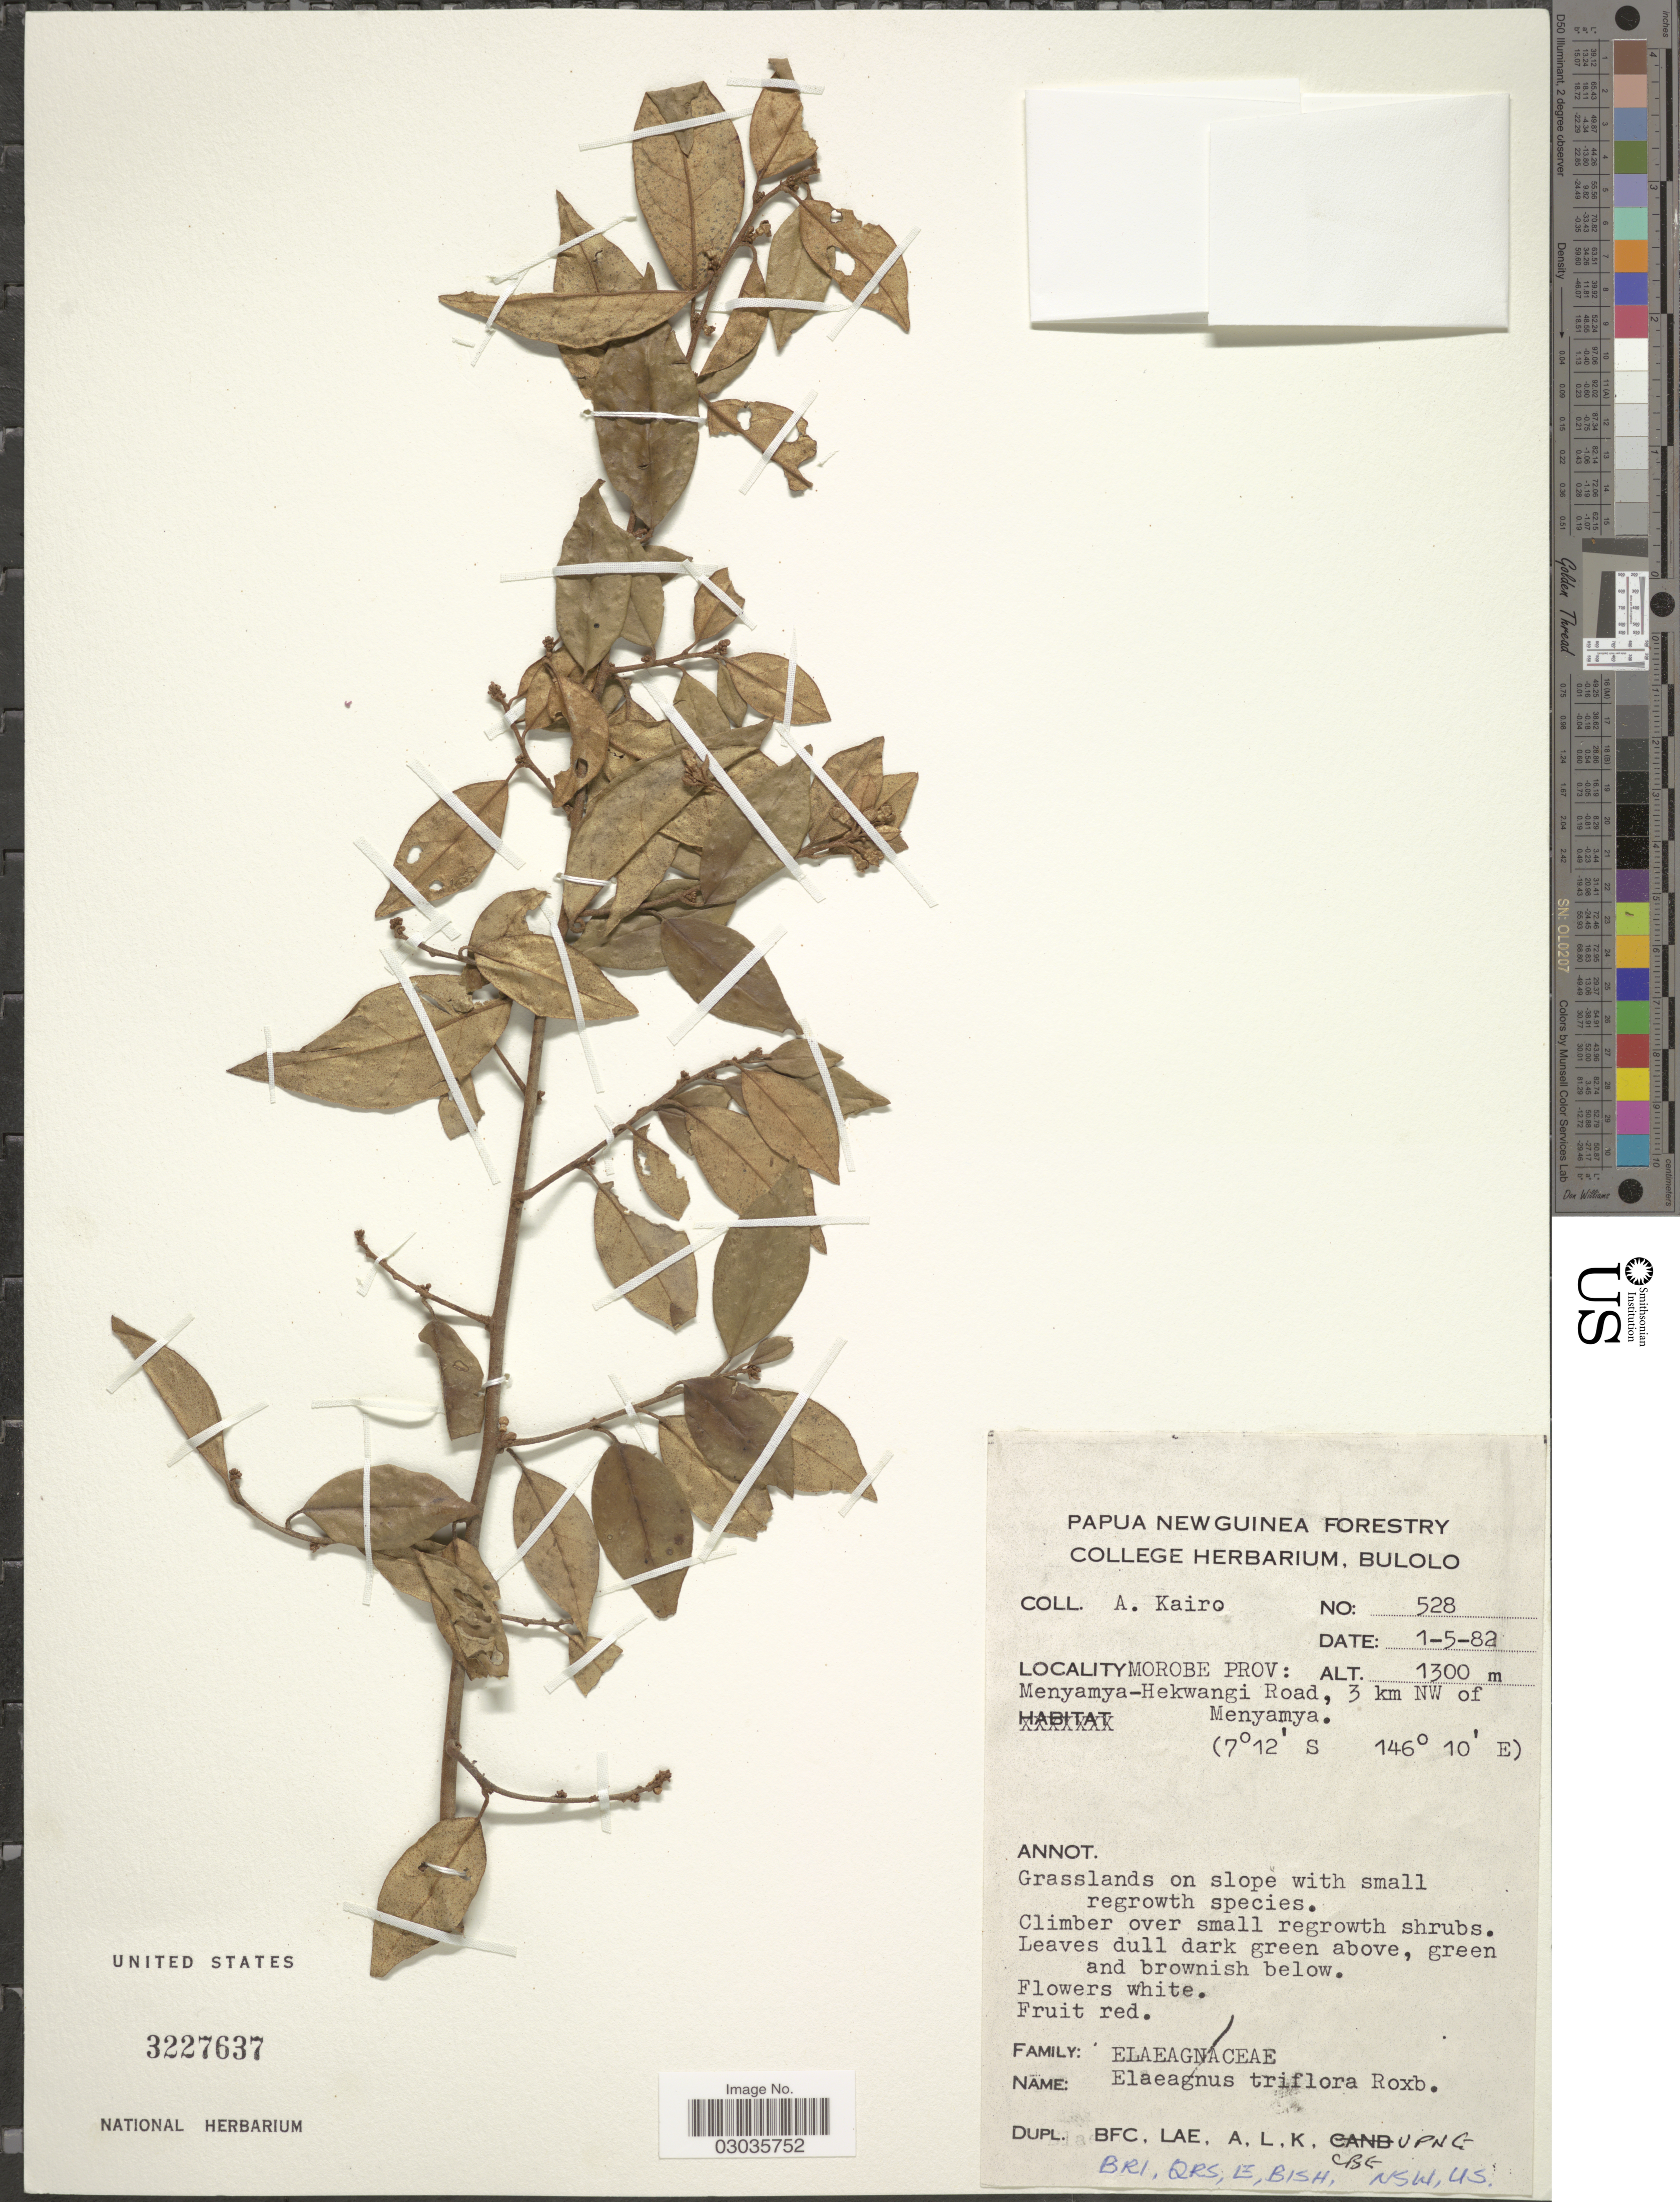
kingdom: Plantae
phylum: Tracheophyta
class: Magnoliopsida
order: Rosales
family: Elaeagnaceae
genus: Elaeagnus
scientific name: Elaeagnus triflora var. triflora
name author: Roxb.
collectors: A. Kairo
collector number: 528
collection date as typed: Transcribed d/m/y: 1/5/82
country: Papua New Guinea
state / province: Morobe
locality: Menyama-Hekwangi Road, 3 km NW of Menyamya.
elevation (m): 1300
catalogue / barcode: US 3227637